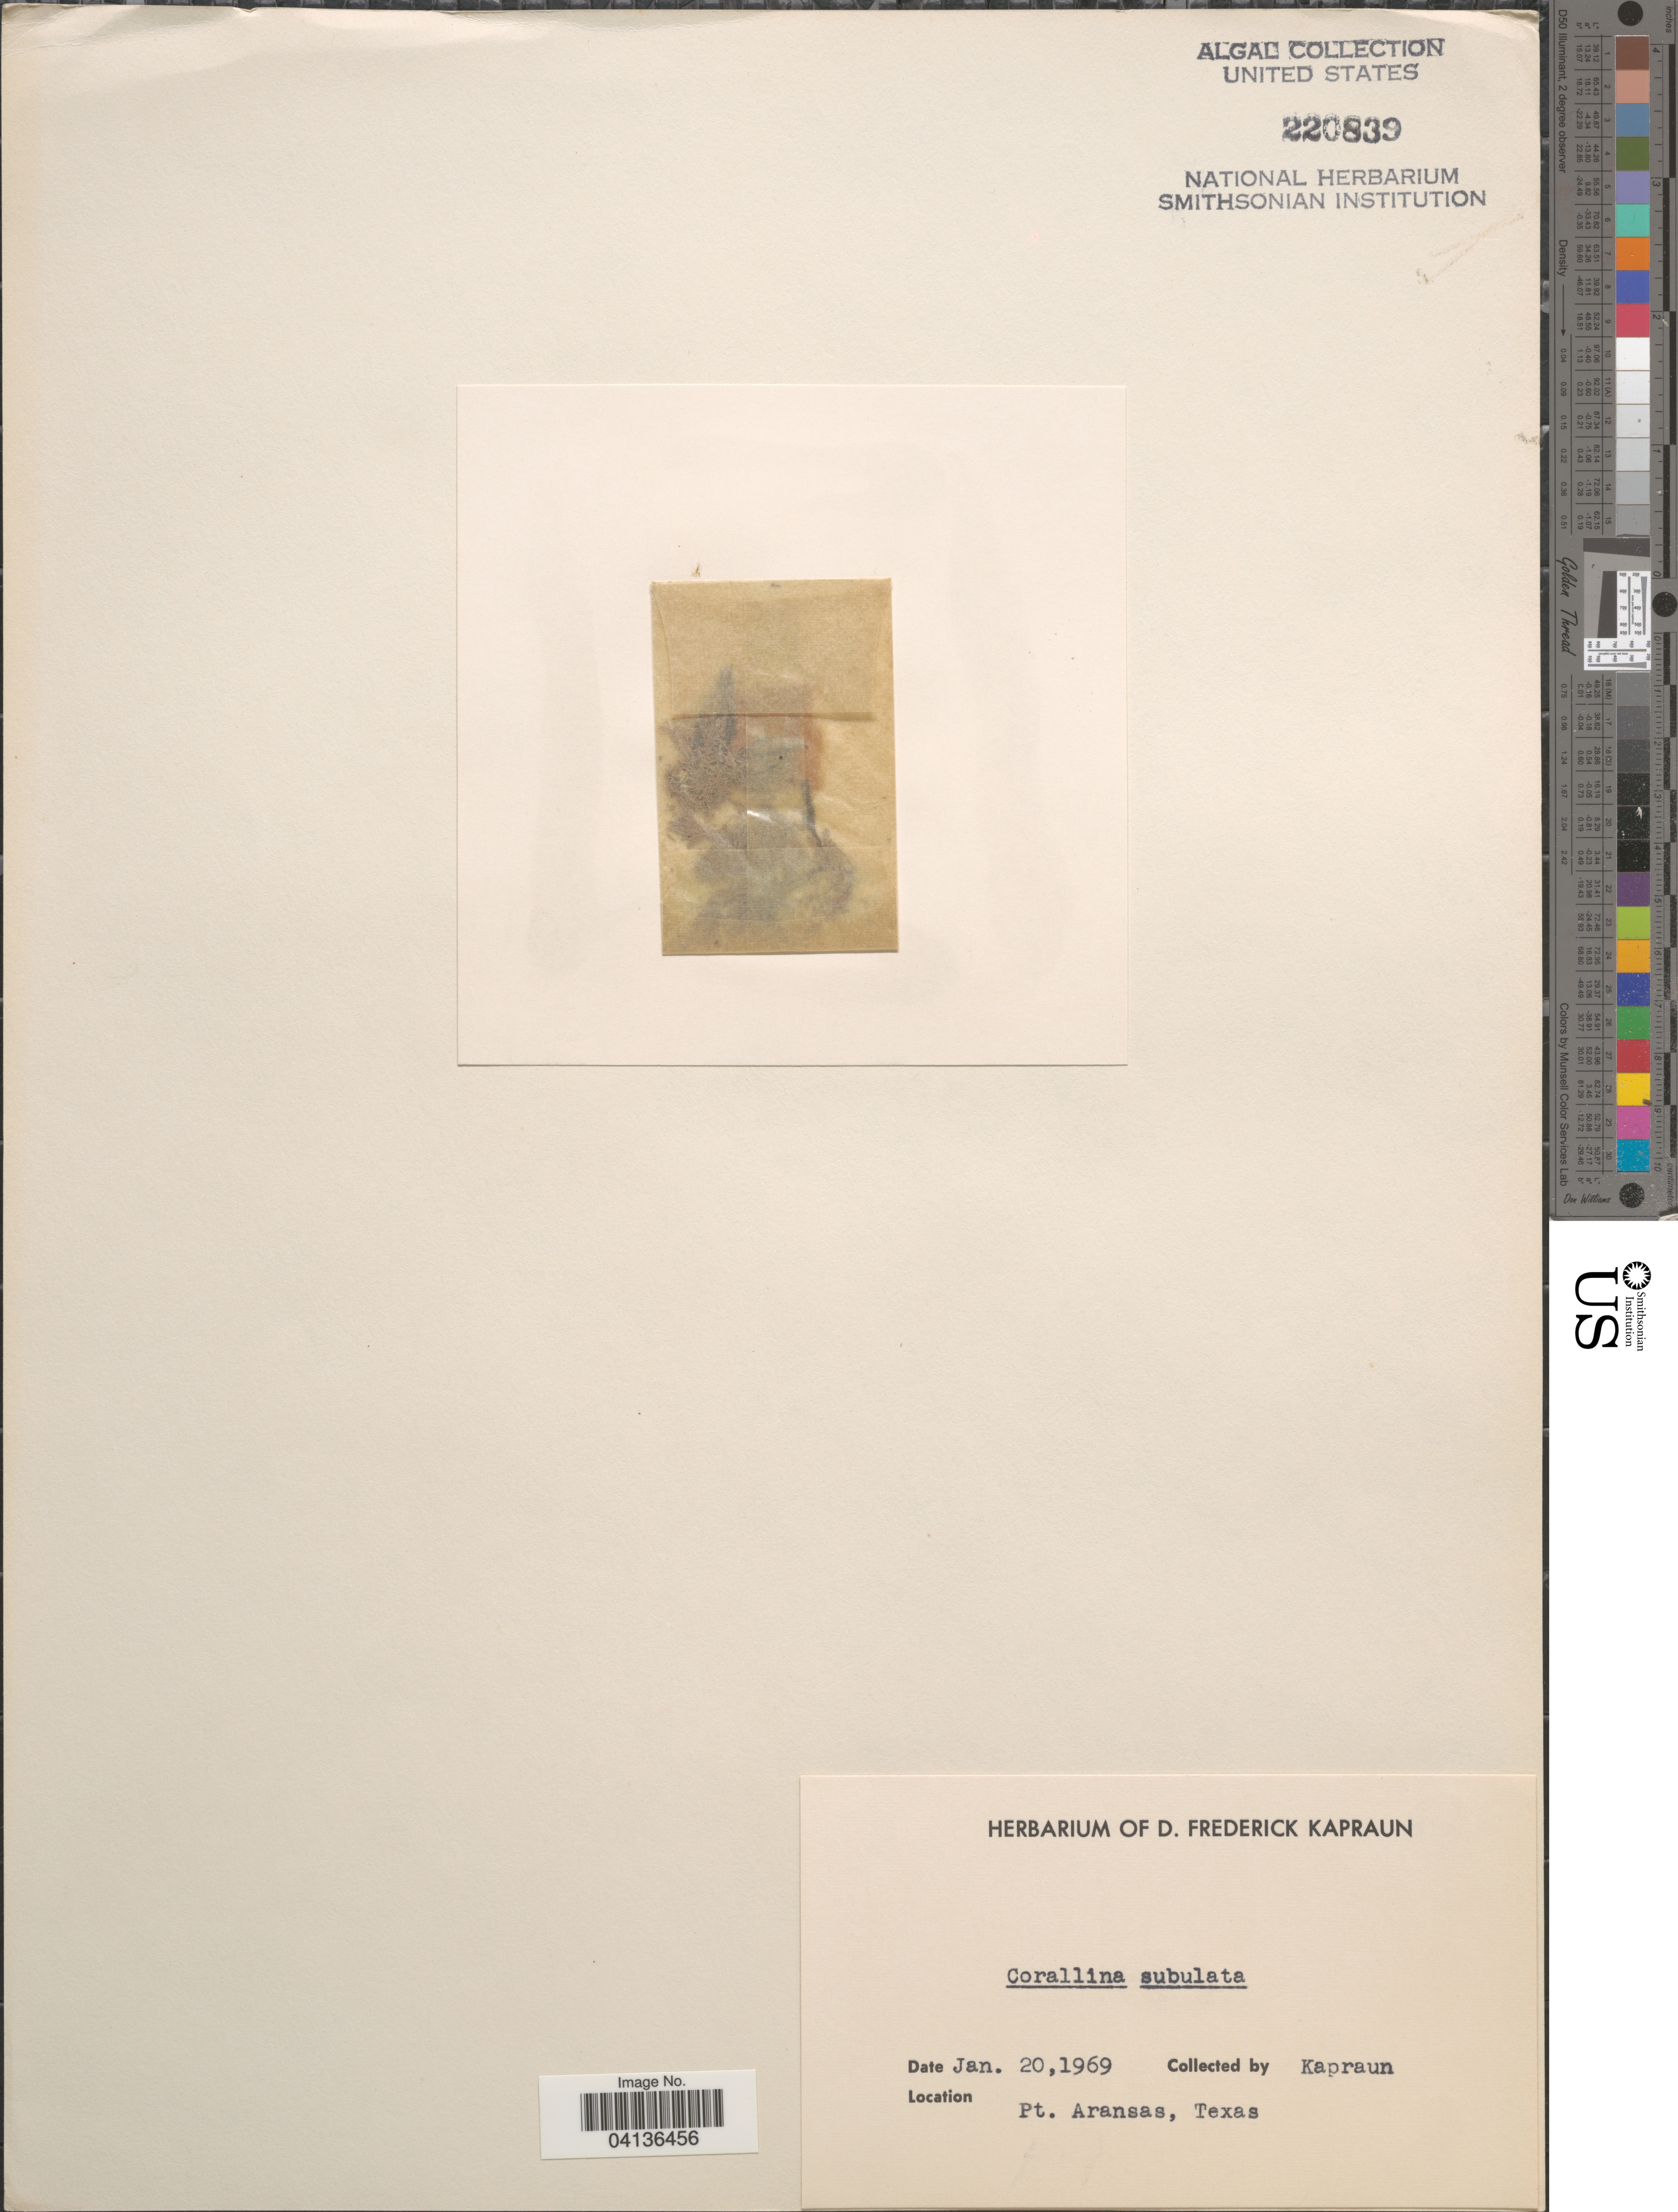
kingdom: Plantae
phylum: Rhodophyta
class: Florideophyceae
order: Corallinales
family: Corallinaceae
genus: Corallina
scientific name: Corallina subulata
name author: Ellis & Sol.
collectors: D. F. Kapraun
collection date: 1969-01-20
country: United States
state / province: Texas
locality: Pt. Aransas.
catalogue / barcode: US 220839